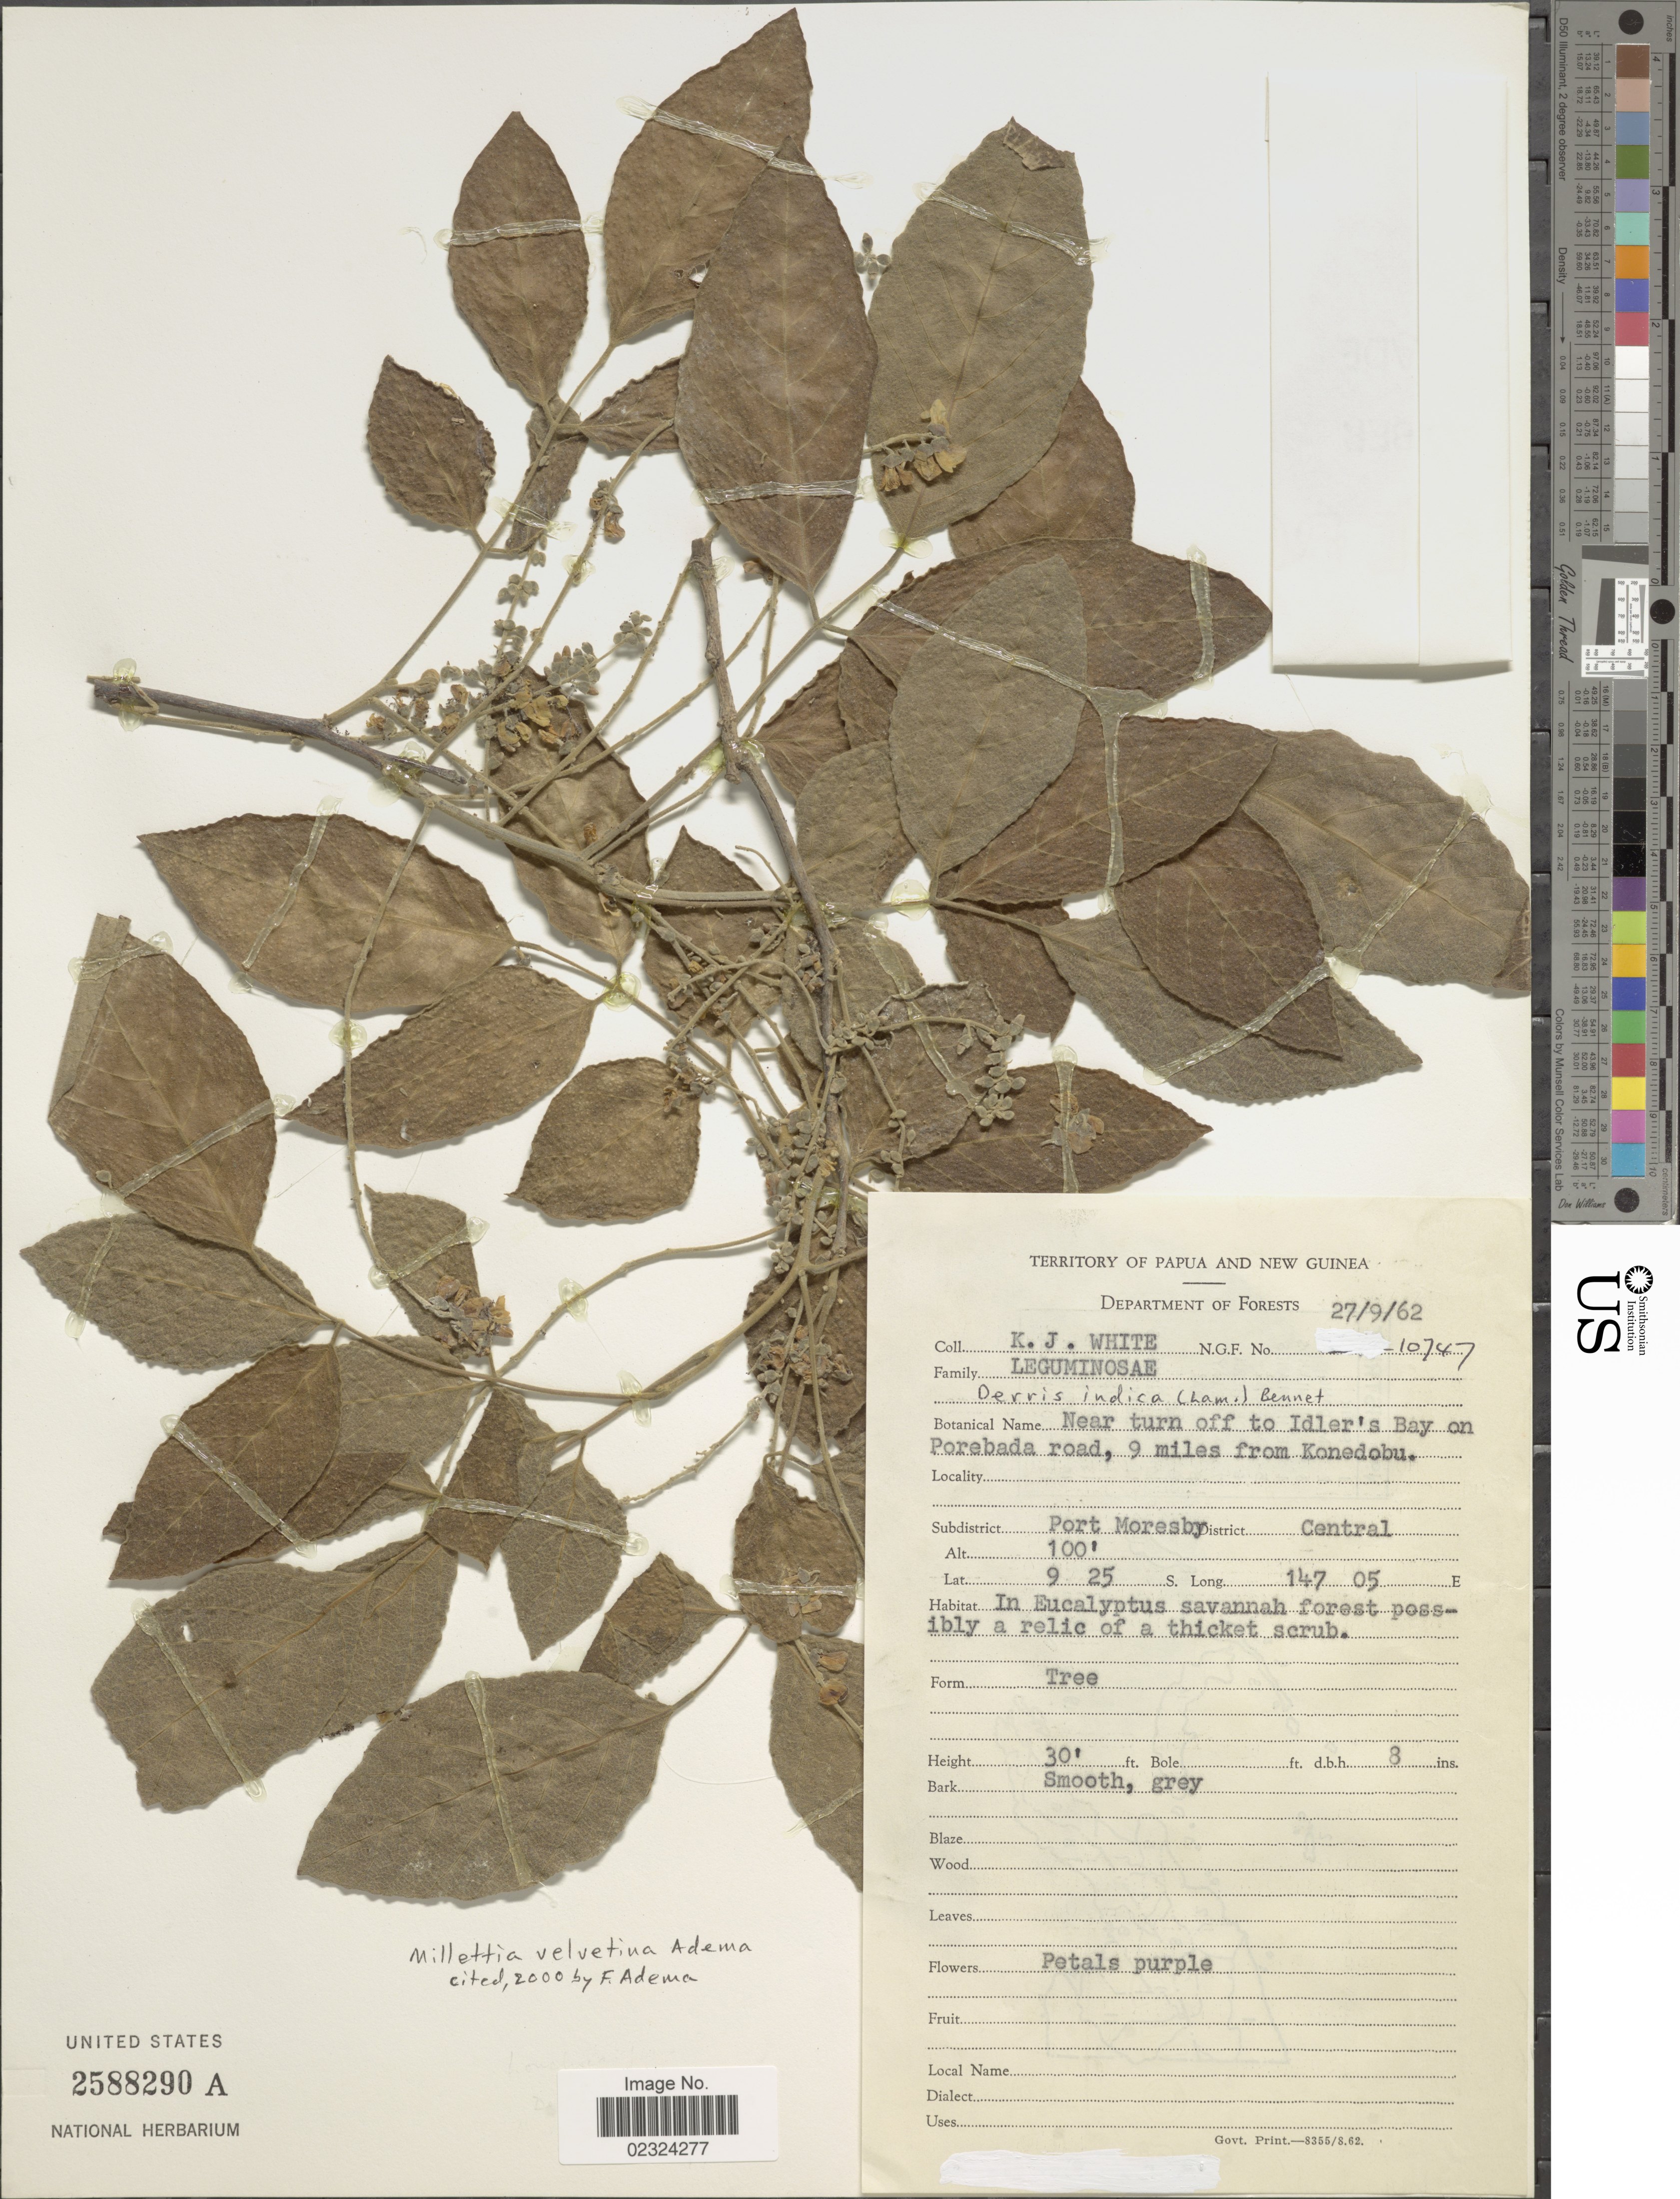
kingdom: Plantae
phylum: Tracheophyta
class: Magnoliopsida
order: Fabales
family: Fabaceae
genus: Millettia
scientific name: Millettia velvetina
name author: Adema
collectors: K. J. White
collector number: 10747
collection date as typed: Transcribed d/m/y: 27/9/62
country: Papua New Guinea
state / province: Central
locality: Territory of Papua and New Guinea. Near turn off to Idler's bay on Porebada road, 9 miles from Konedobu. Subdistrict: Port Moresby.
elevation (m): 30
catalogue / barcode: US 2588290A